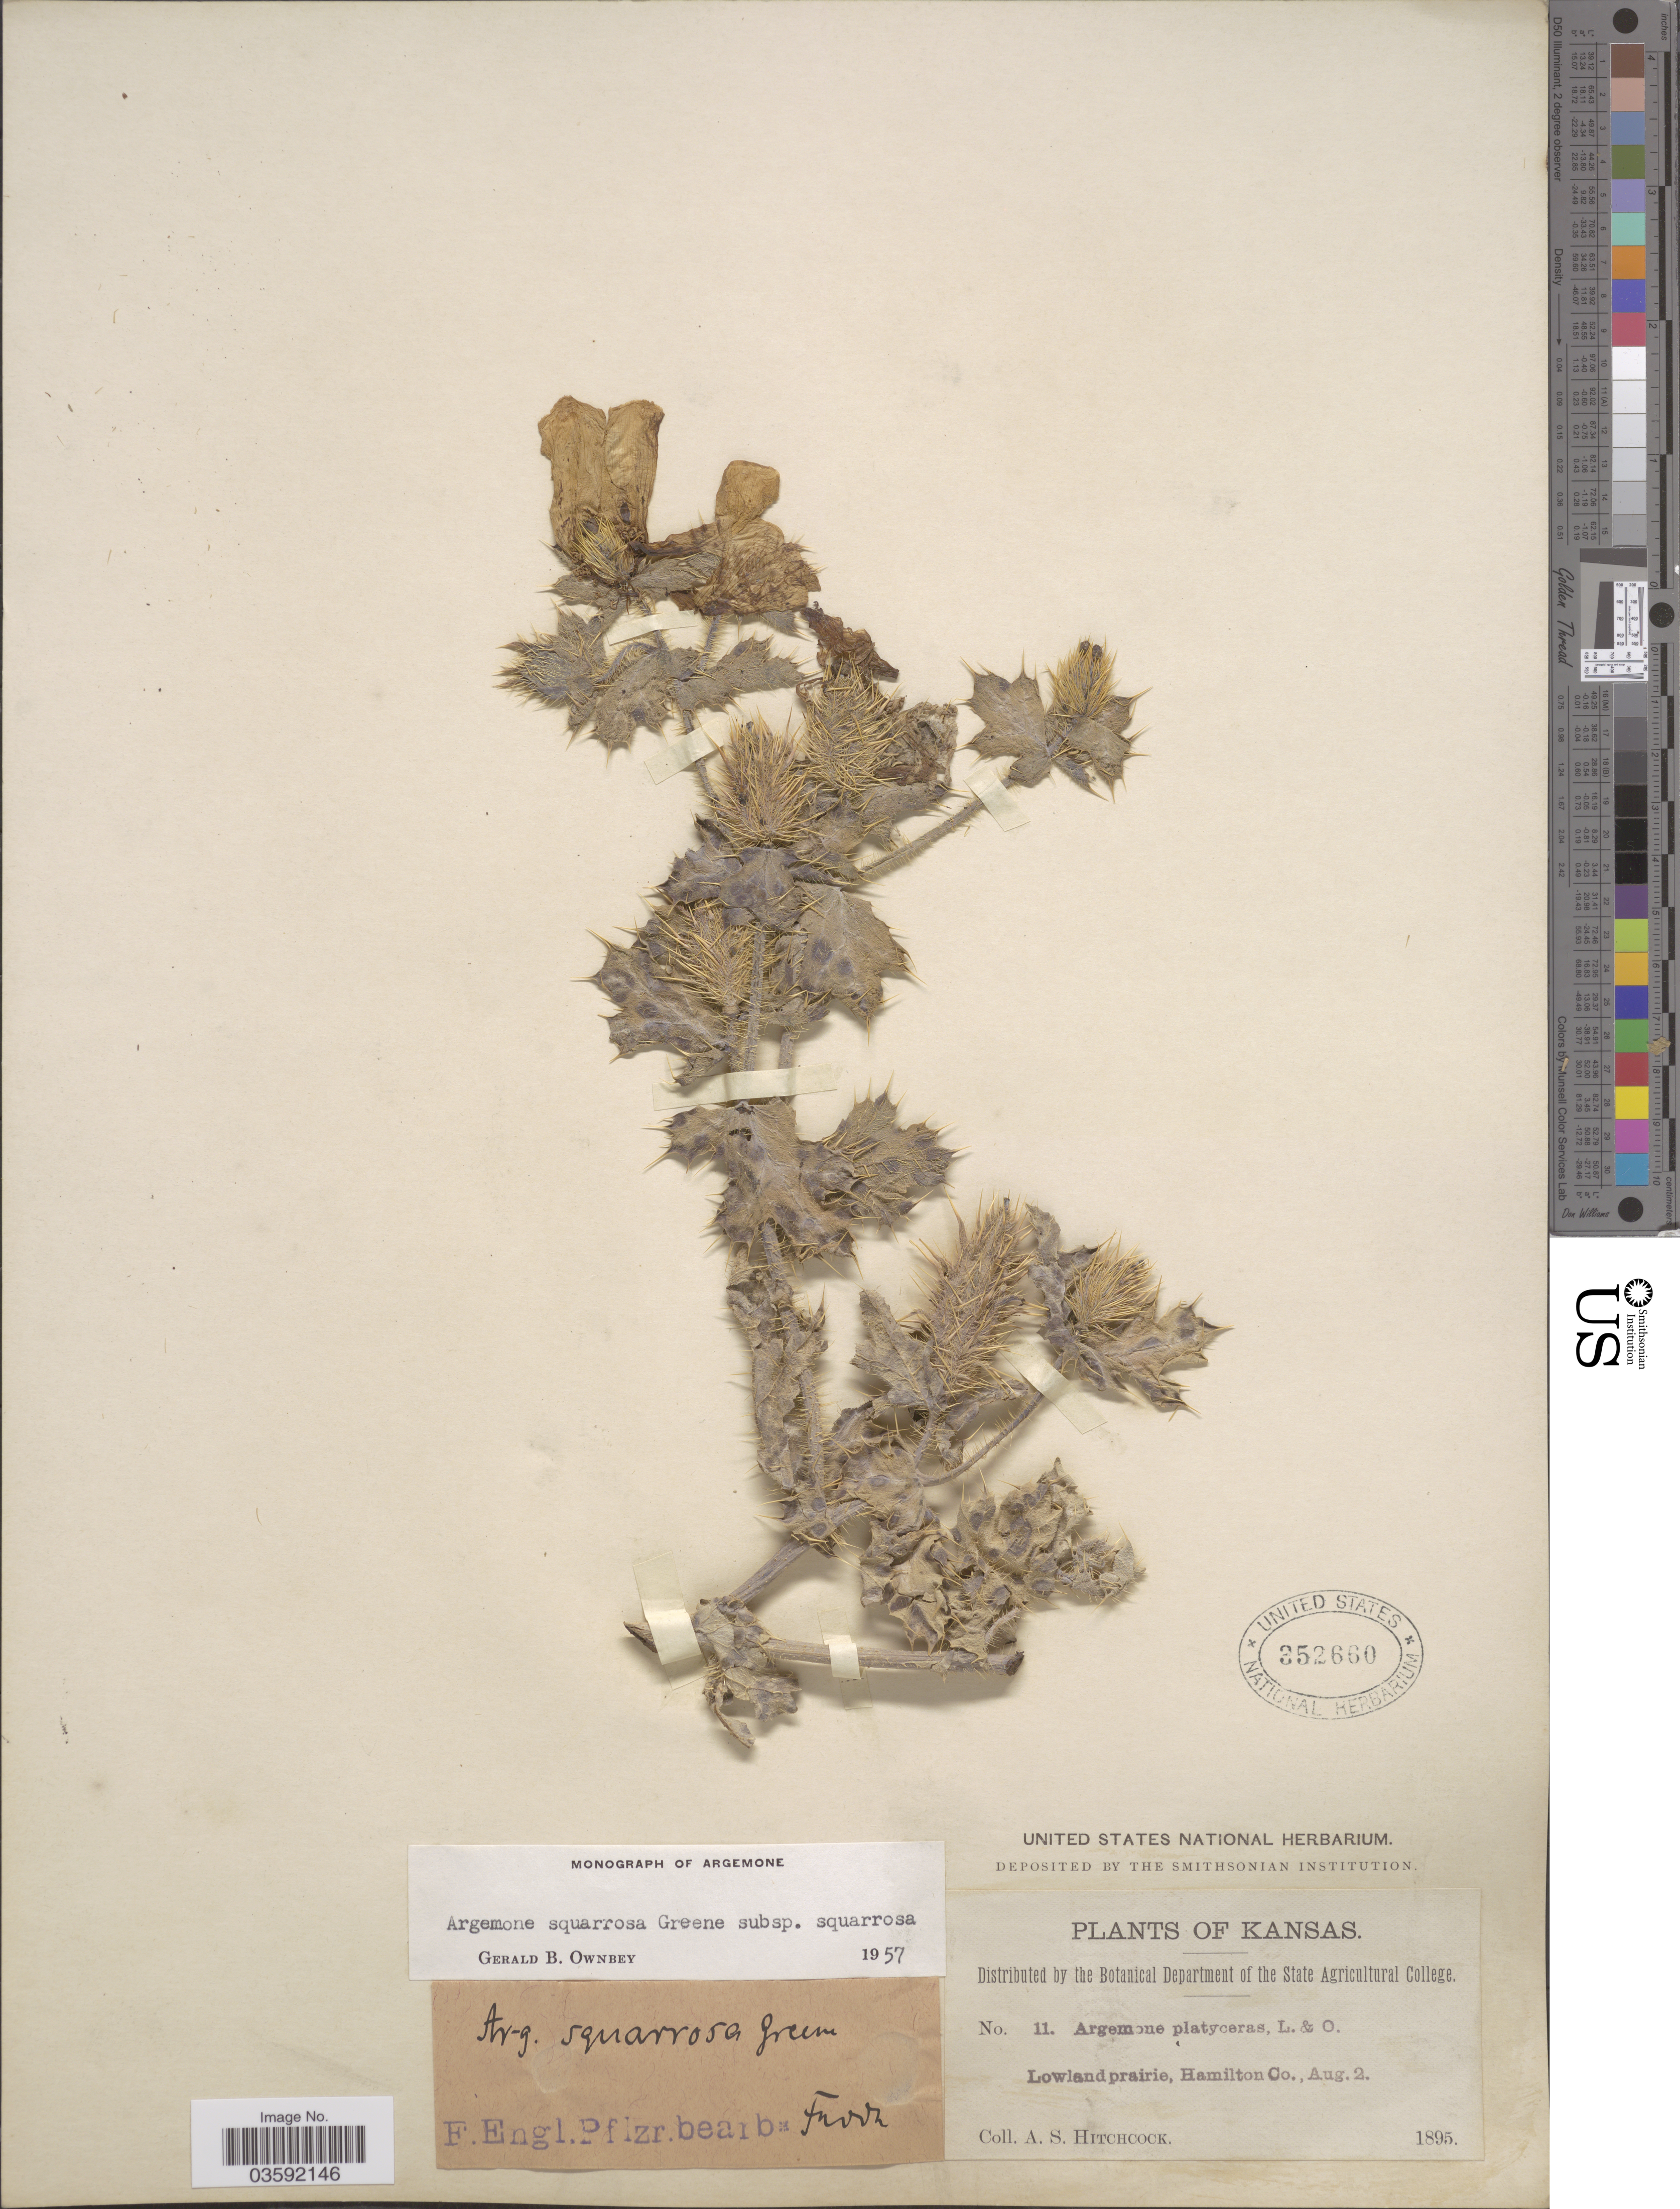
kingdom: Plantae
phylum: Tracheophyta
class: Magnoliopsida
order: Ranunculales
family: Papaveraceae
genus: Argemone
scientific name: Argemone squarrosa subsp. squarrosa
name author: Greene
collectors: A. S. Hitchcock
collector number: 11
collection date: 1895-08-02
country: United States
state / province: Kansas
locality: Lowland prairie, Hamilton Co.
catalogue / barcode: US 352660